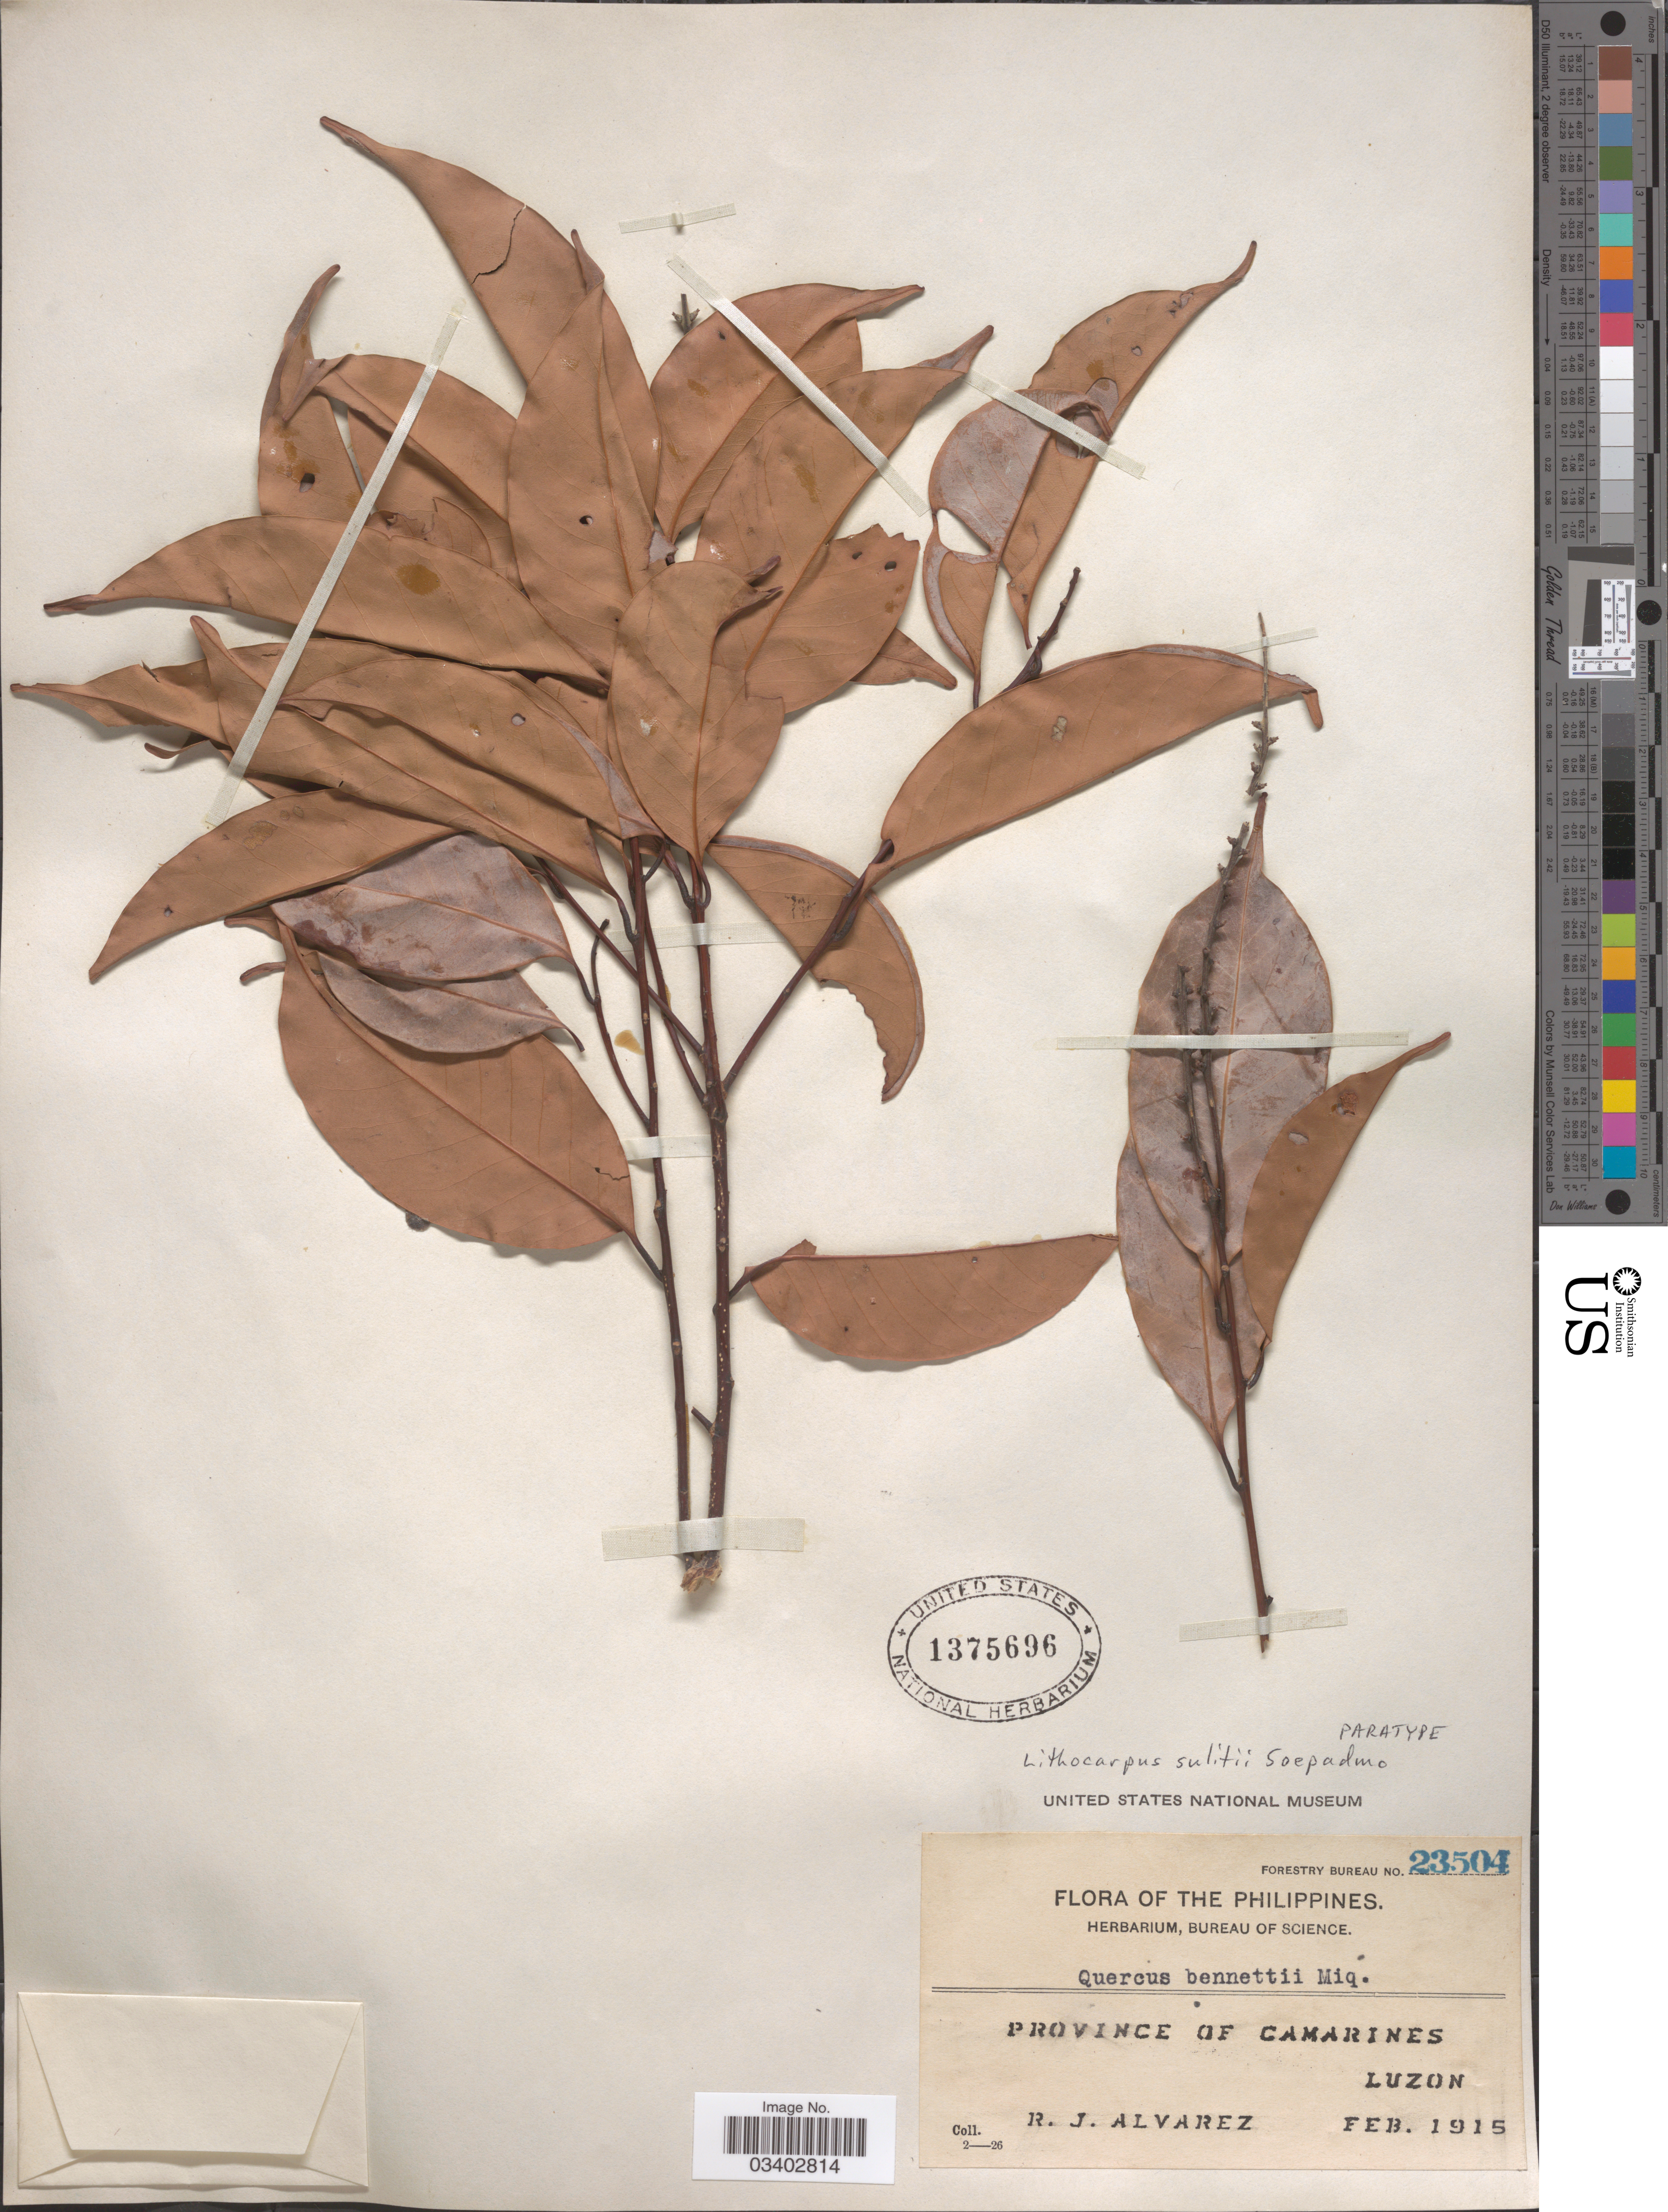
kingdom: Plantae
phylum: Tracheophyta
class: Magnoliopsida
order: Fagales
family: Fagaceae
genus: Lithocarpus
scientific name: Lithocarpus sulitii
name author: Soepadmo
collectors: R. Alvarez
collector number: Forestry Bureau 23504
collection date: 1915-02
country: Philippines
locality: Province of Camarines. Luzon.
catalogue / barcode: US 1375696